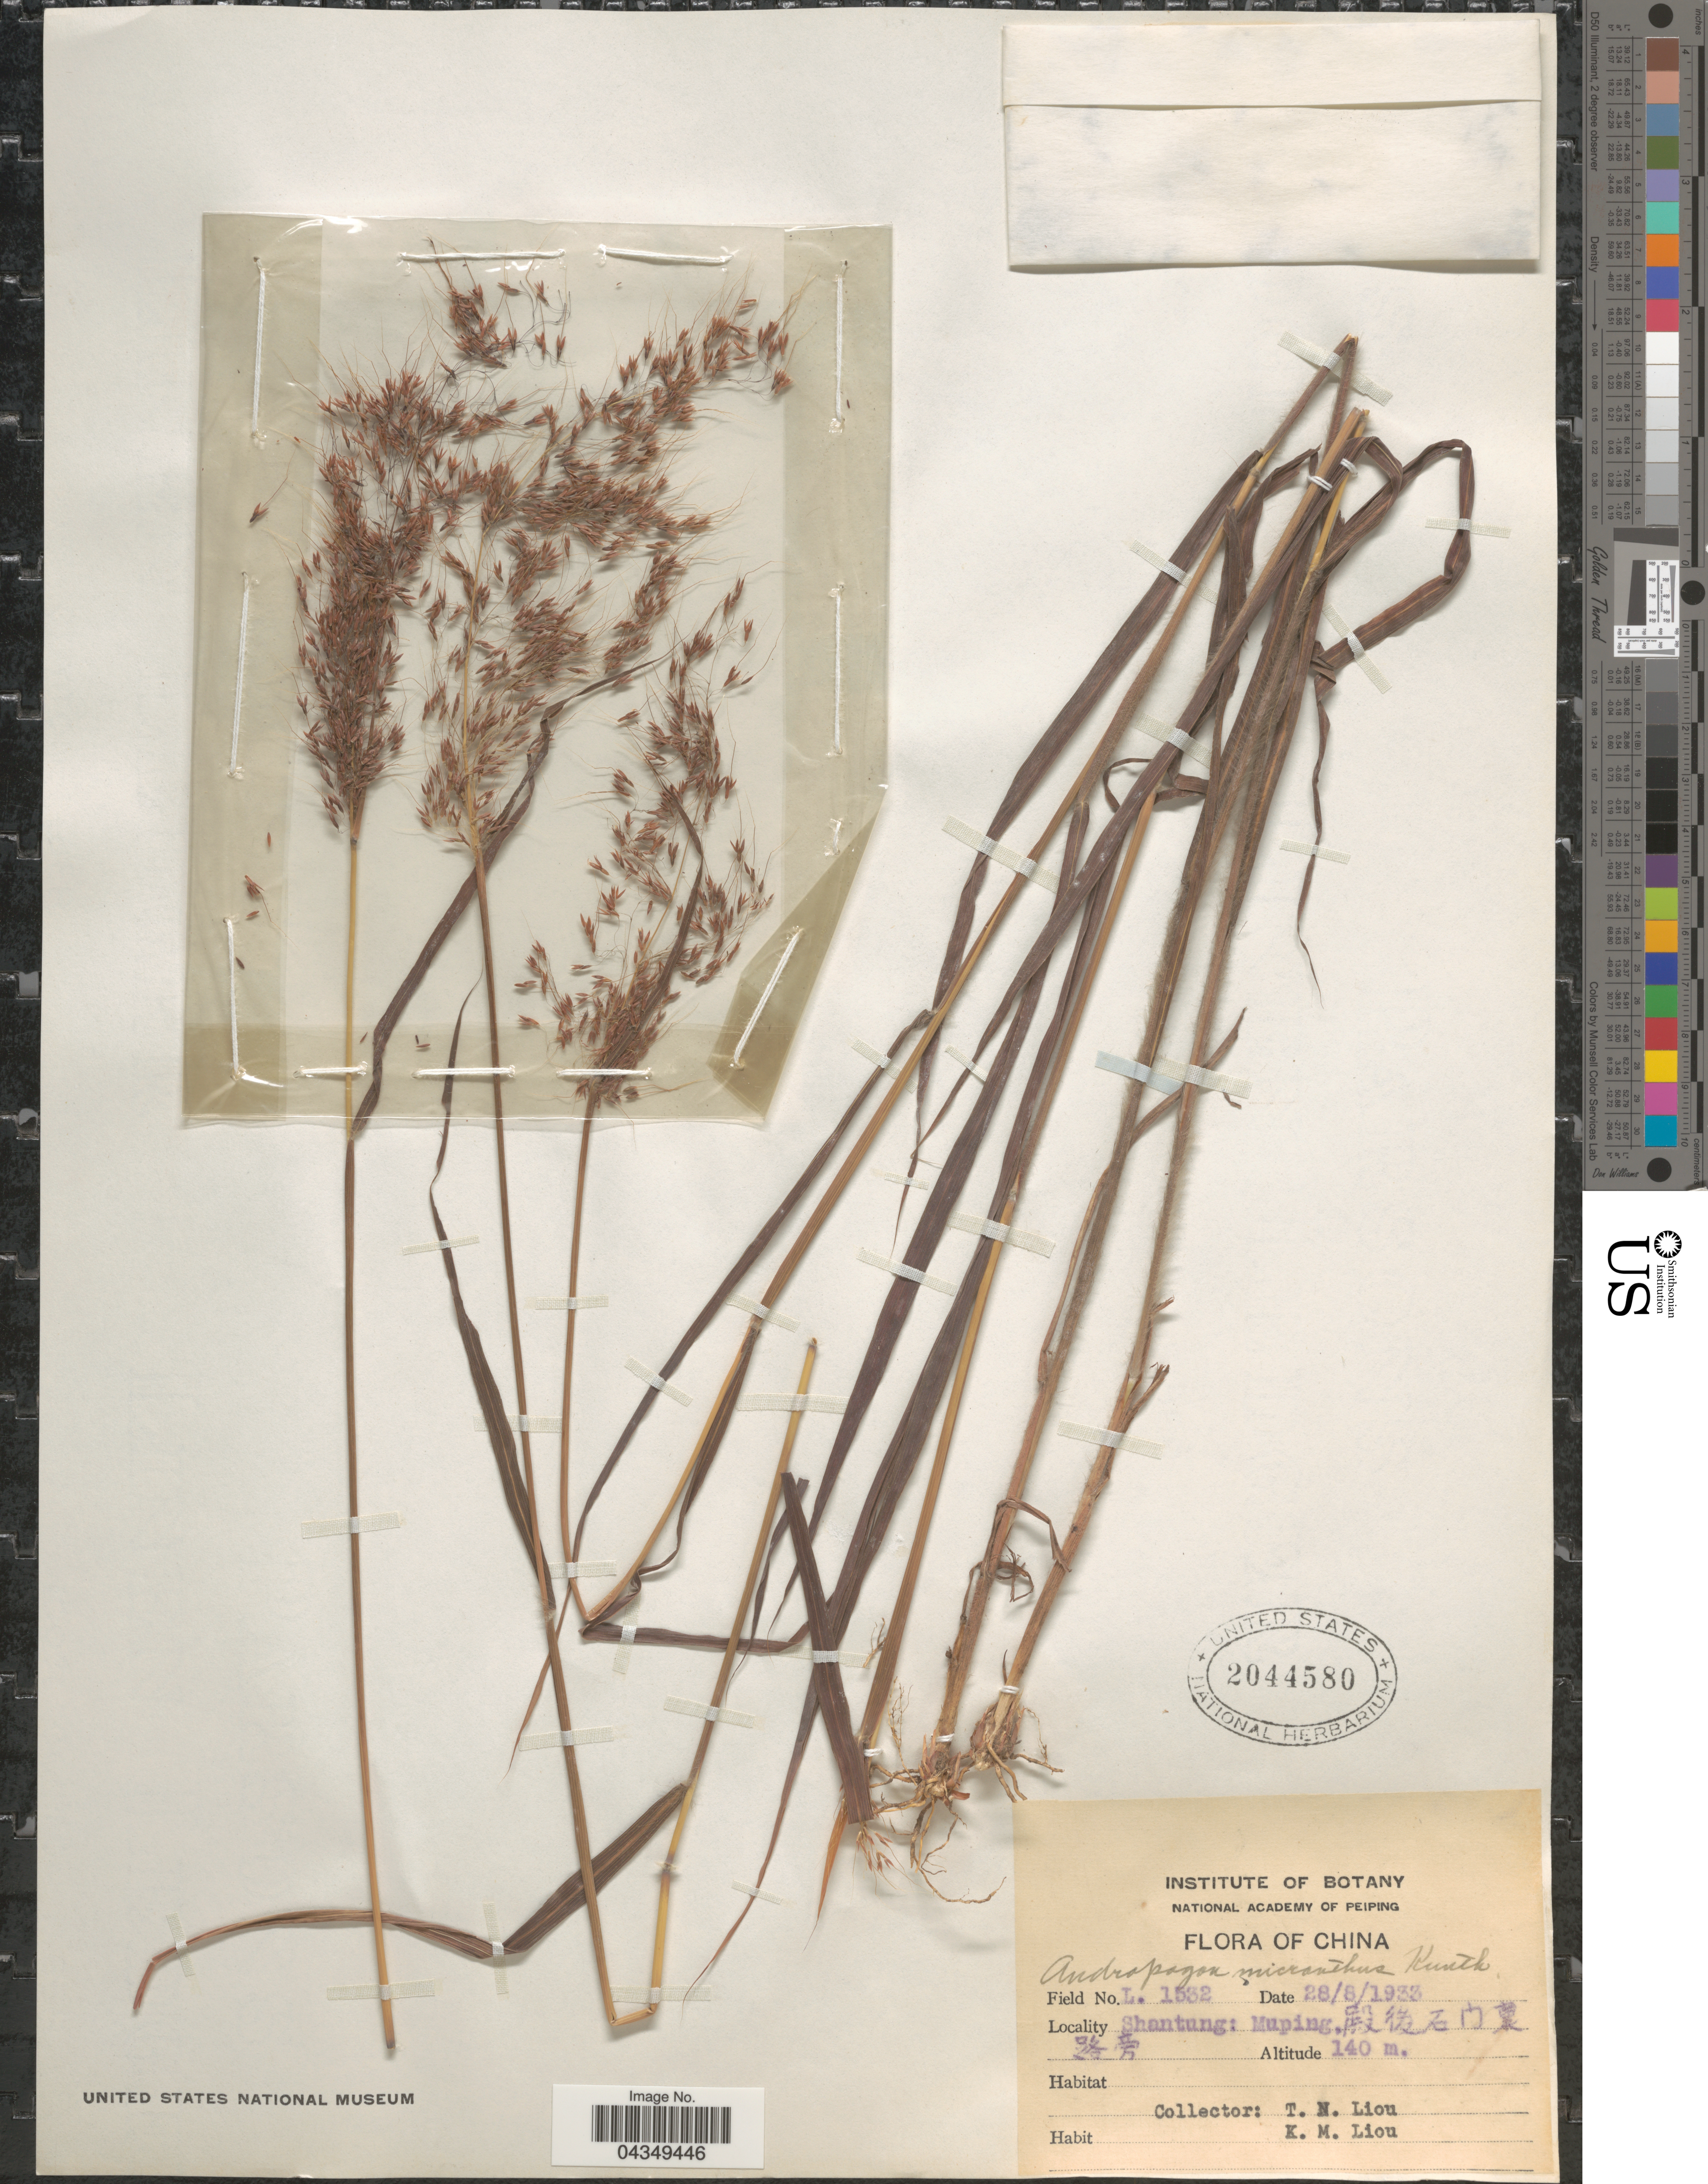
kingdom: Plantae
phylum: Tracheophyta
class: Liliopsida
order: Poales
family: Poaceae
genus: Capillipedium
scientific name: Capillipedium parviflorum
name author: (R. Br.) Stapf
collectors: T. N. Liou & K. M. Liou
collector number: L1532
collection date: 1933-08-28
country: China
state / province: Shandong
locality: Shantung: Muping, X.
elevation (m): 140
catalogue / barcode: US 2044580